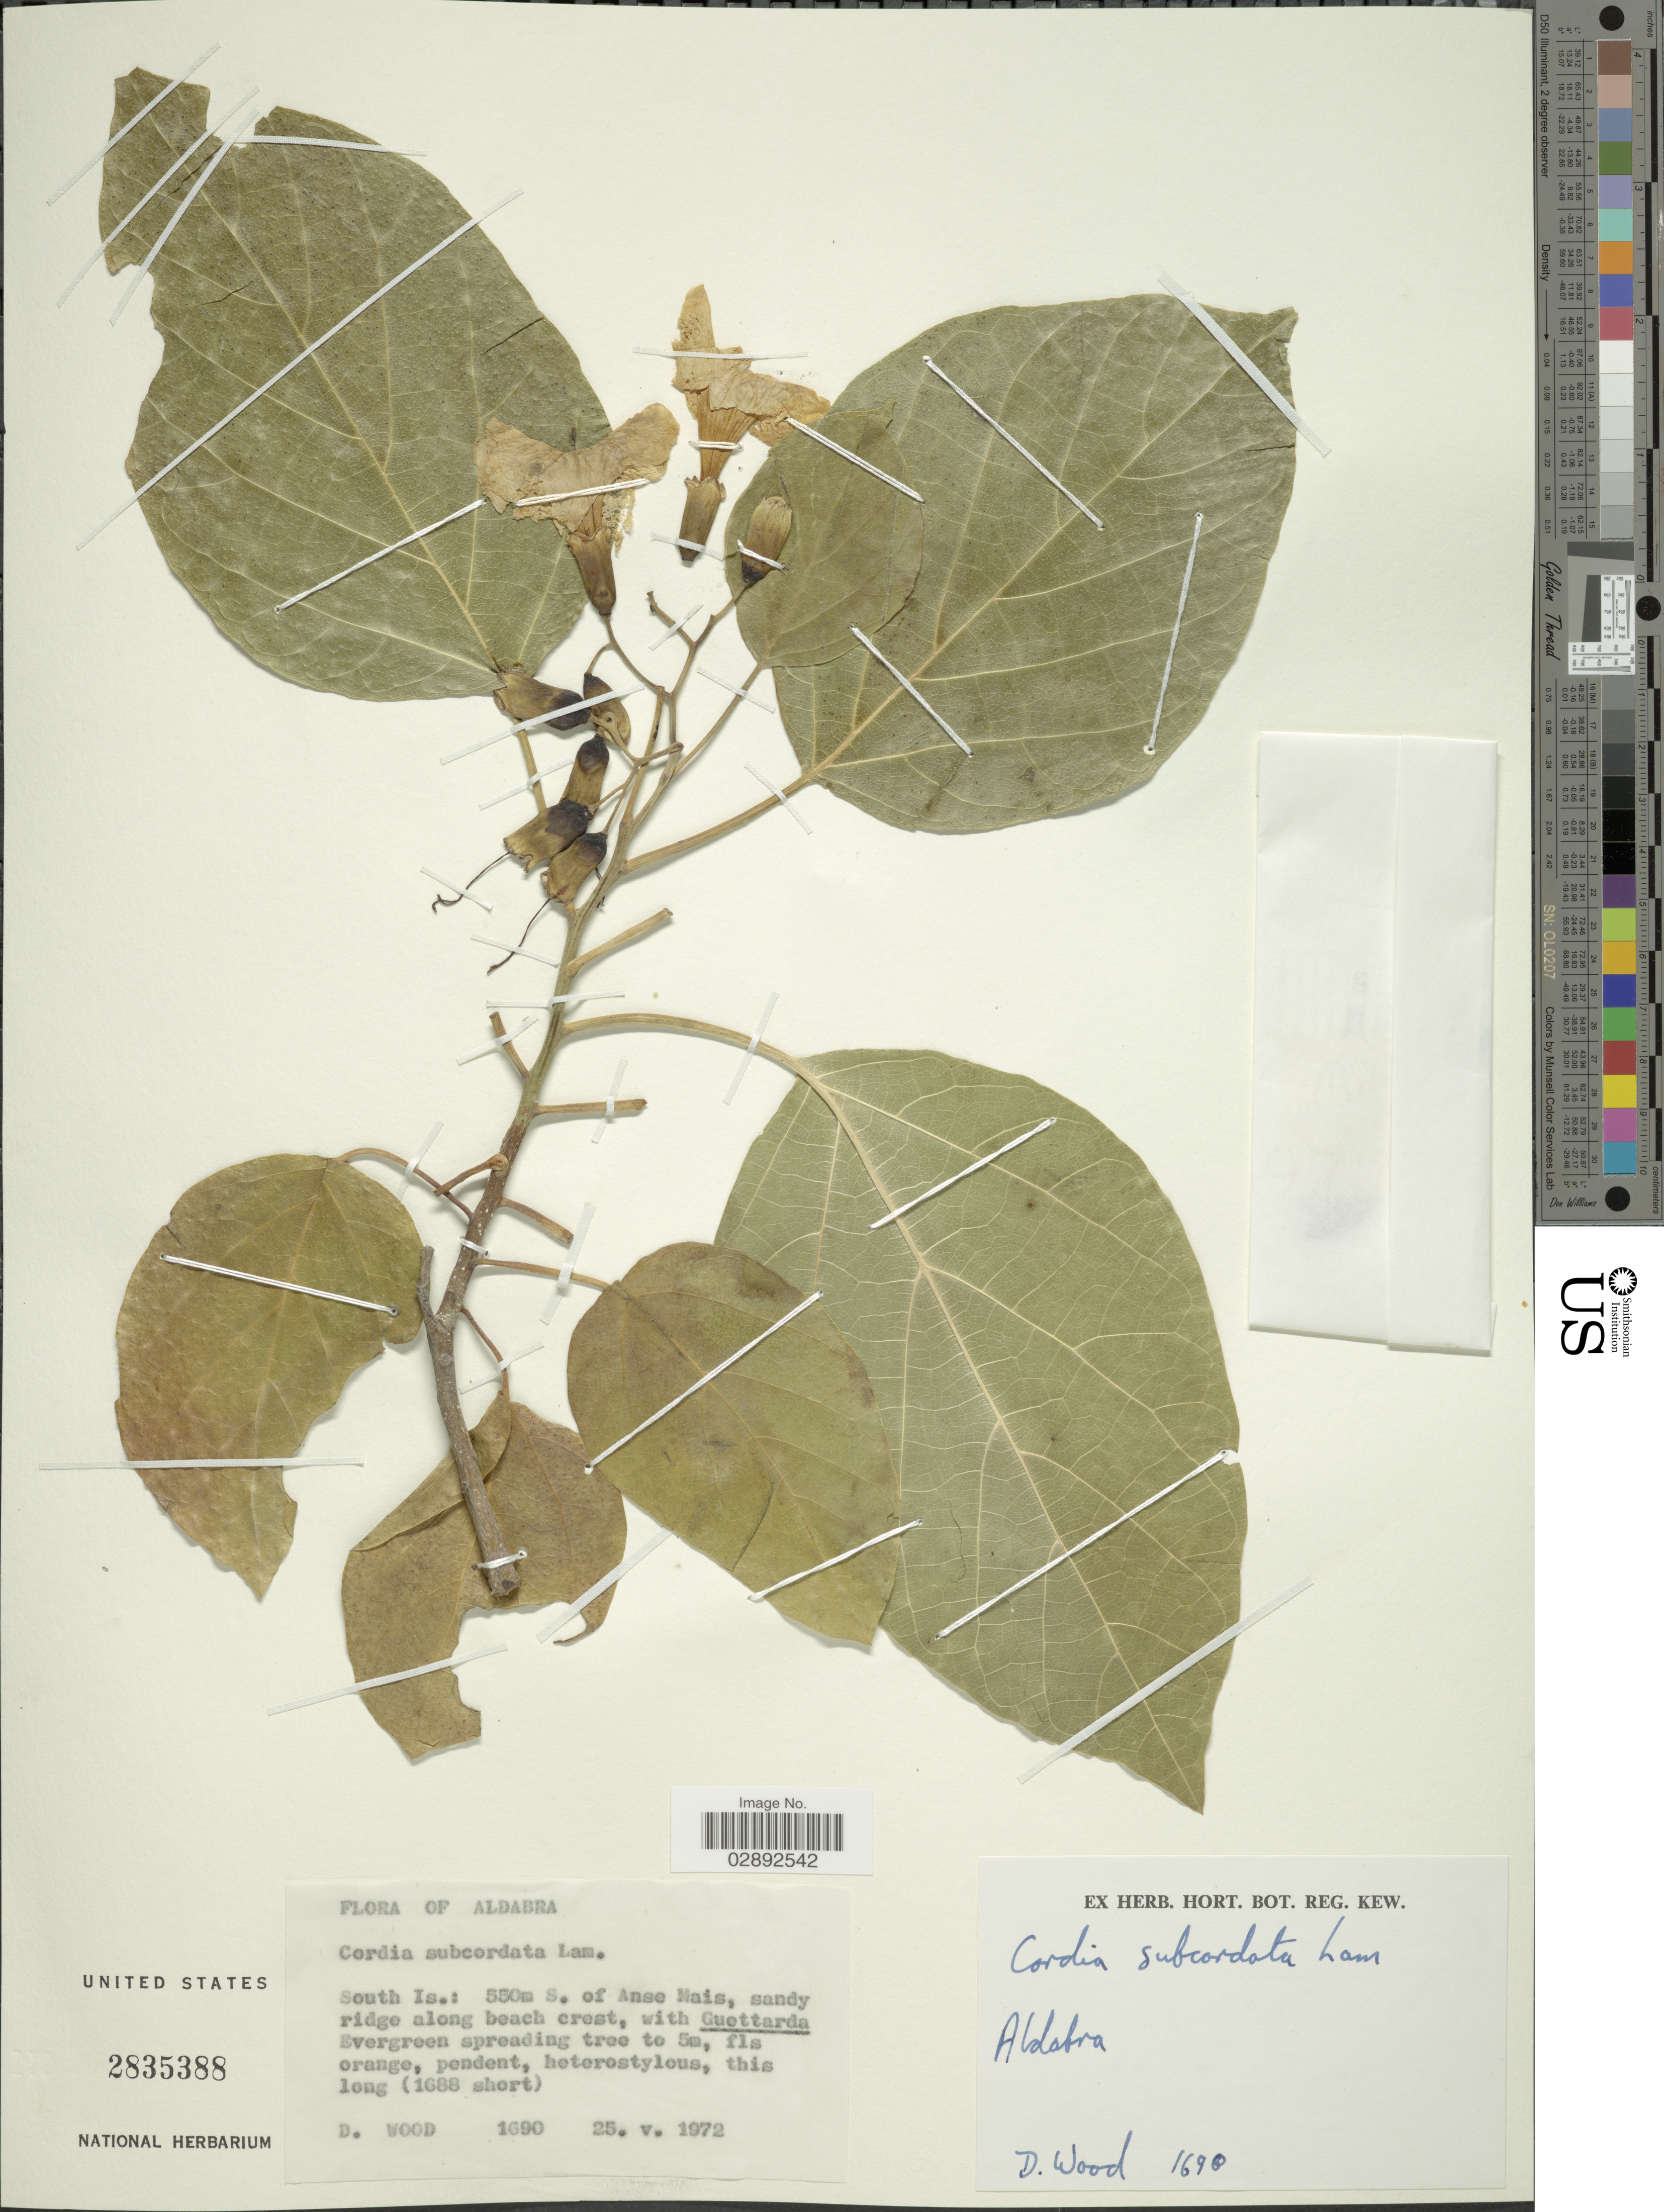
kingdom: Plantae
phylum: Tracheophyta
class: Magnoliopsida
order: Boraginales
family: Cordiaceae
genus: Cordia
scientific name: Cordia subcordata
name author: Lam.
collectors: D. Wood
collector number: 1690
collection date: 1972-05-25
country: Seychelles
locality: Aldabra. South Is.: 550m S. of Anse Mais.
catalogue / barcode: US 2835388